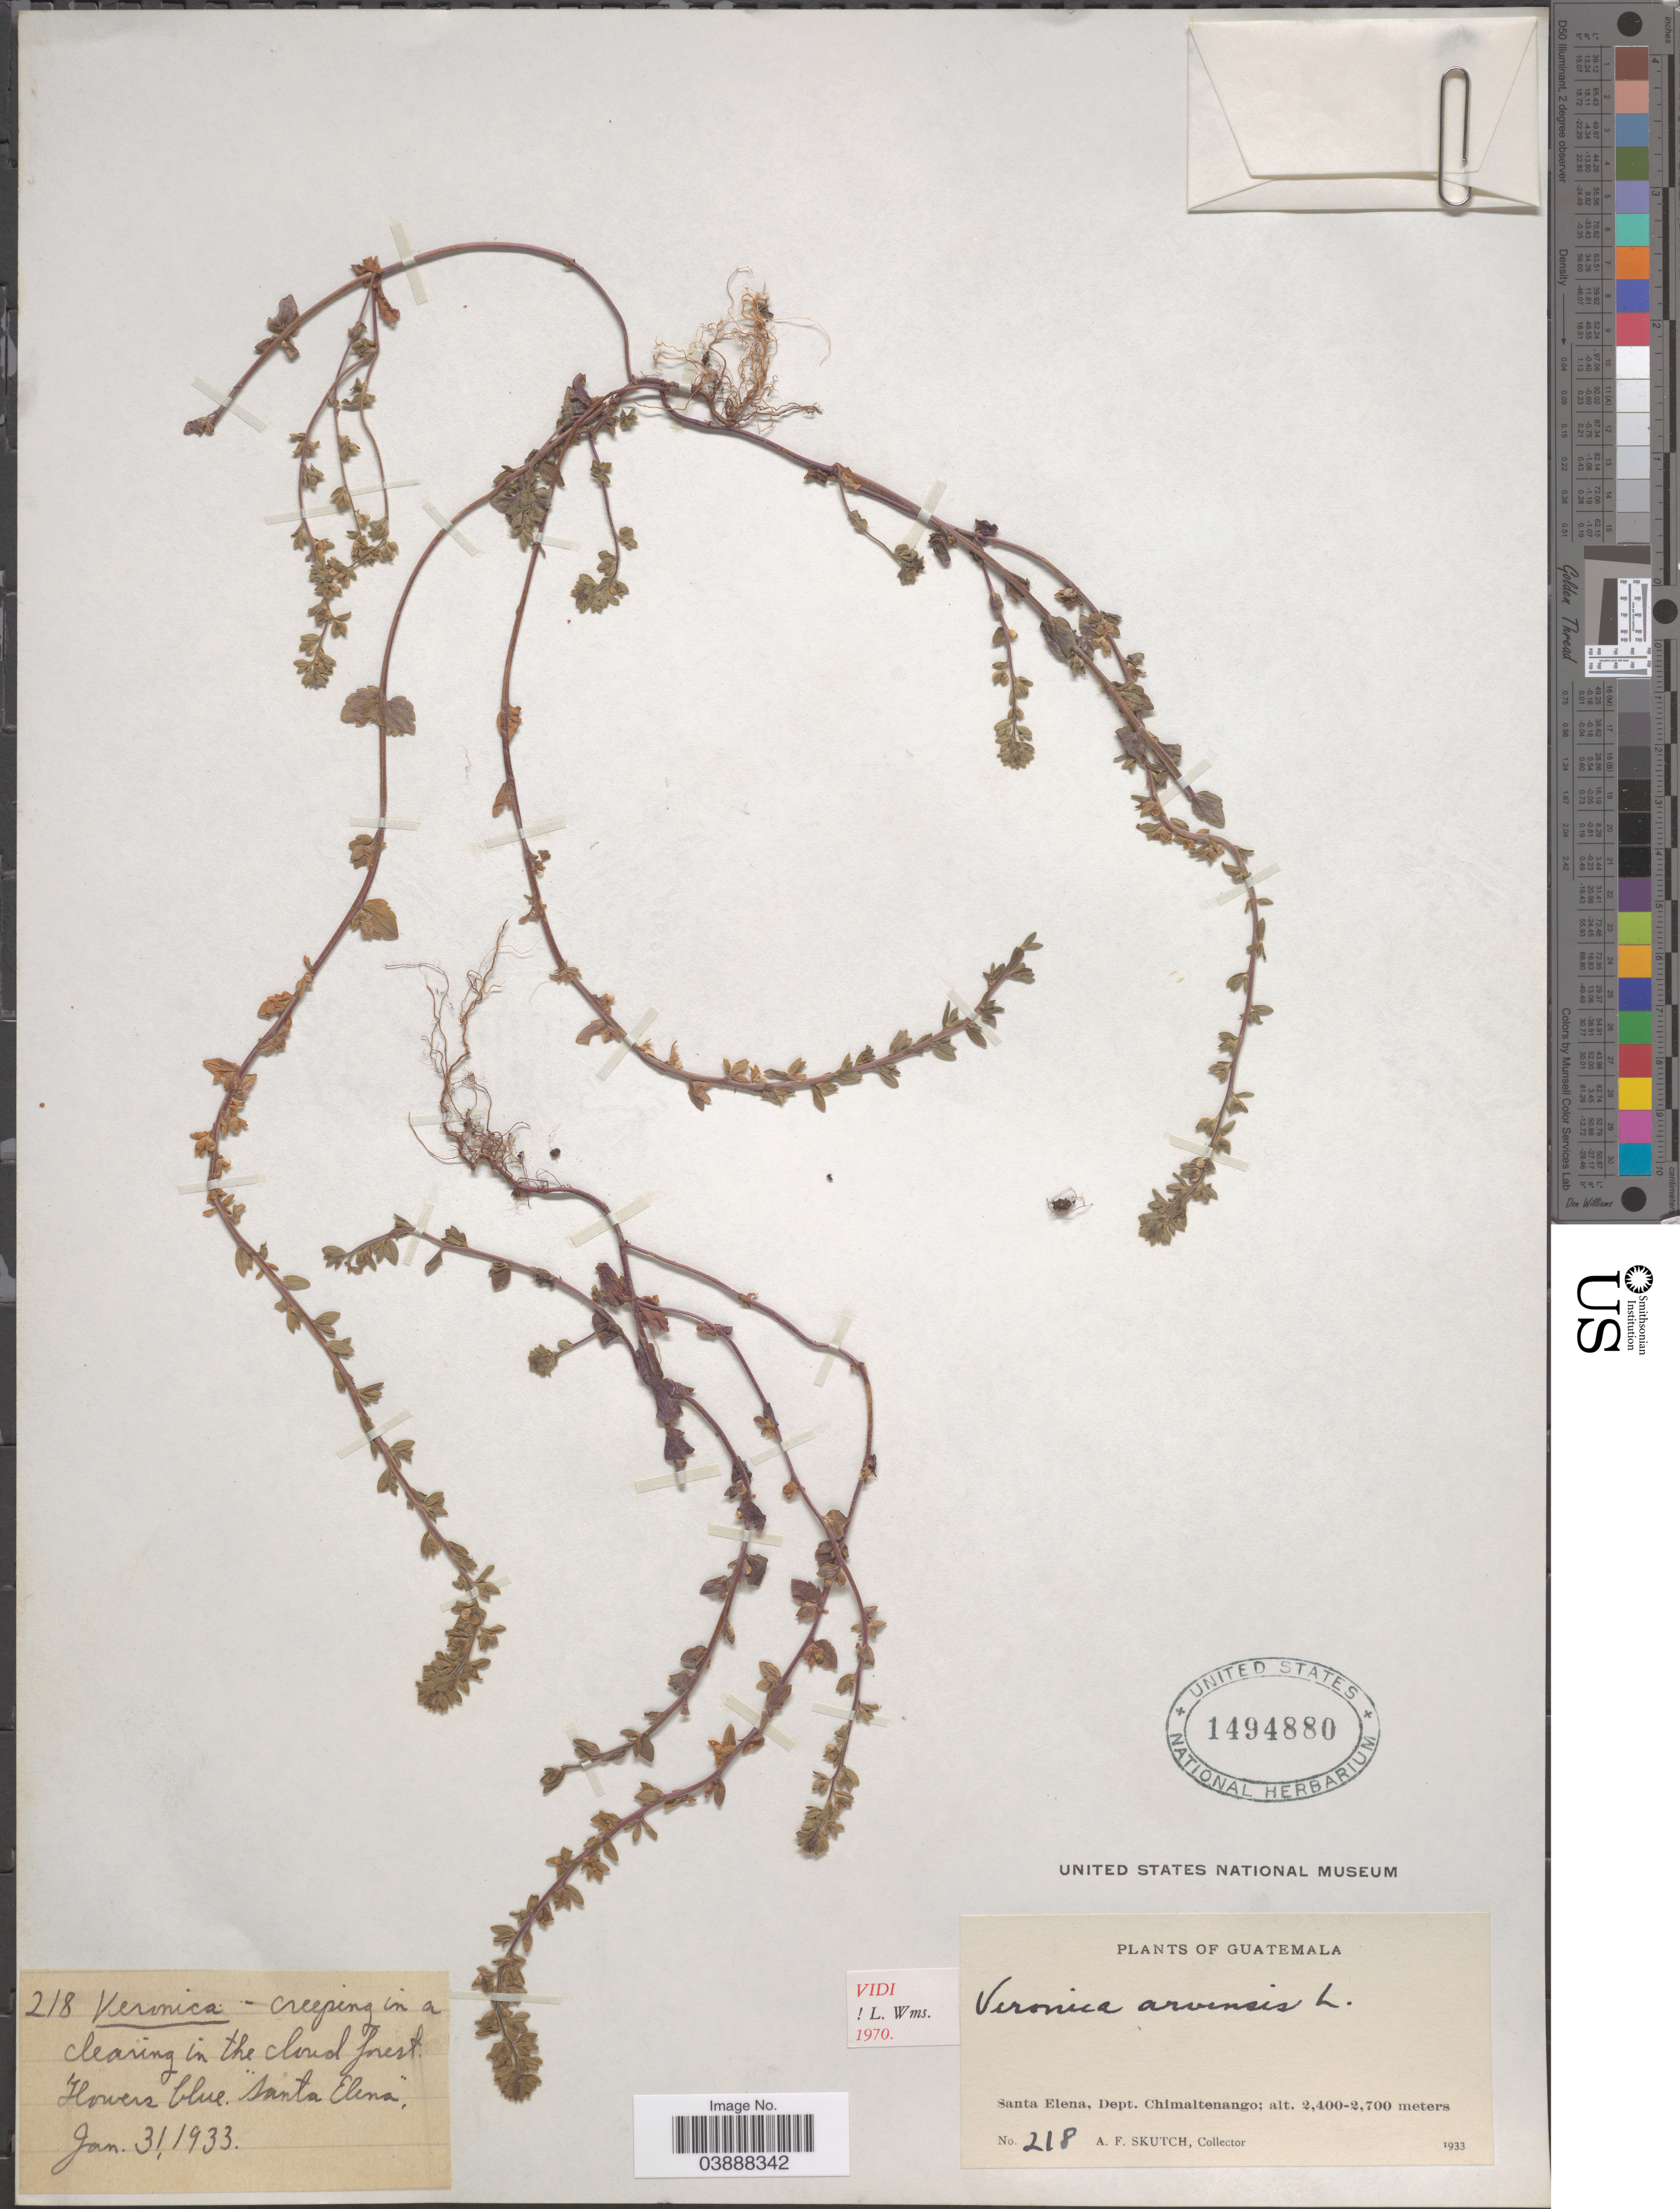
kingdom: Plantae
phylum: Tracheophyta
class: Magnoliopsida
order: Lamiales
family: Plantaginaceae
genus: Veronica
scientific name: Veronica arvensis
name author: L.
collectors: A. F. Skutch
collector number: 218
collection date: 1933-01-31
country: Guatemala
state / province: Chimaltenango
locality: Santa Elena, Dept. Chimaltenango.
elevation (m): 2400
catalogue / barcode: US 1494880